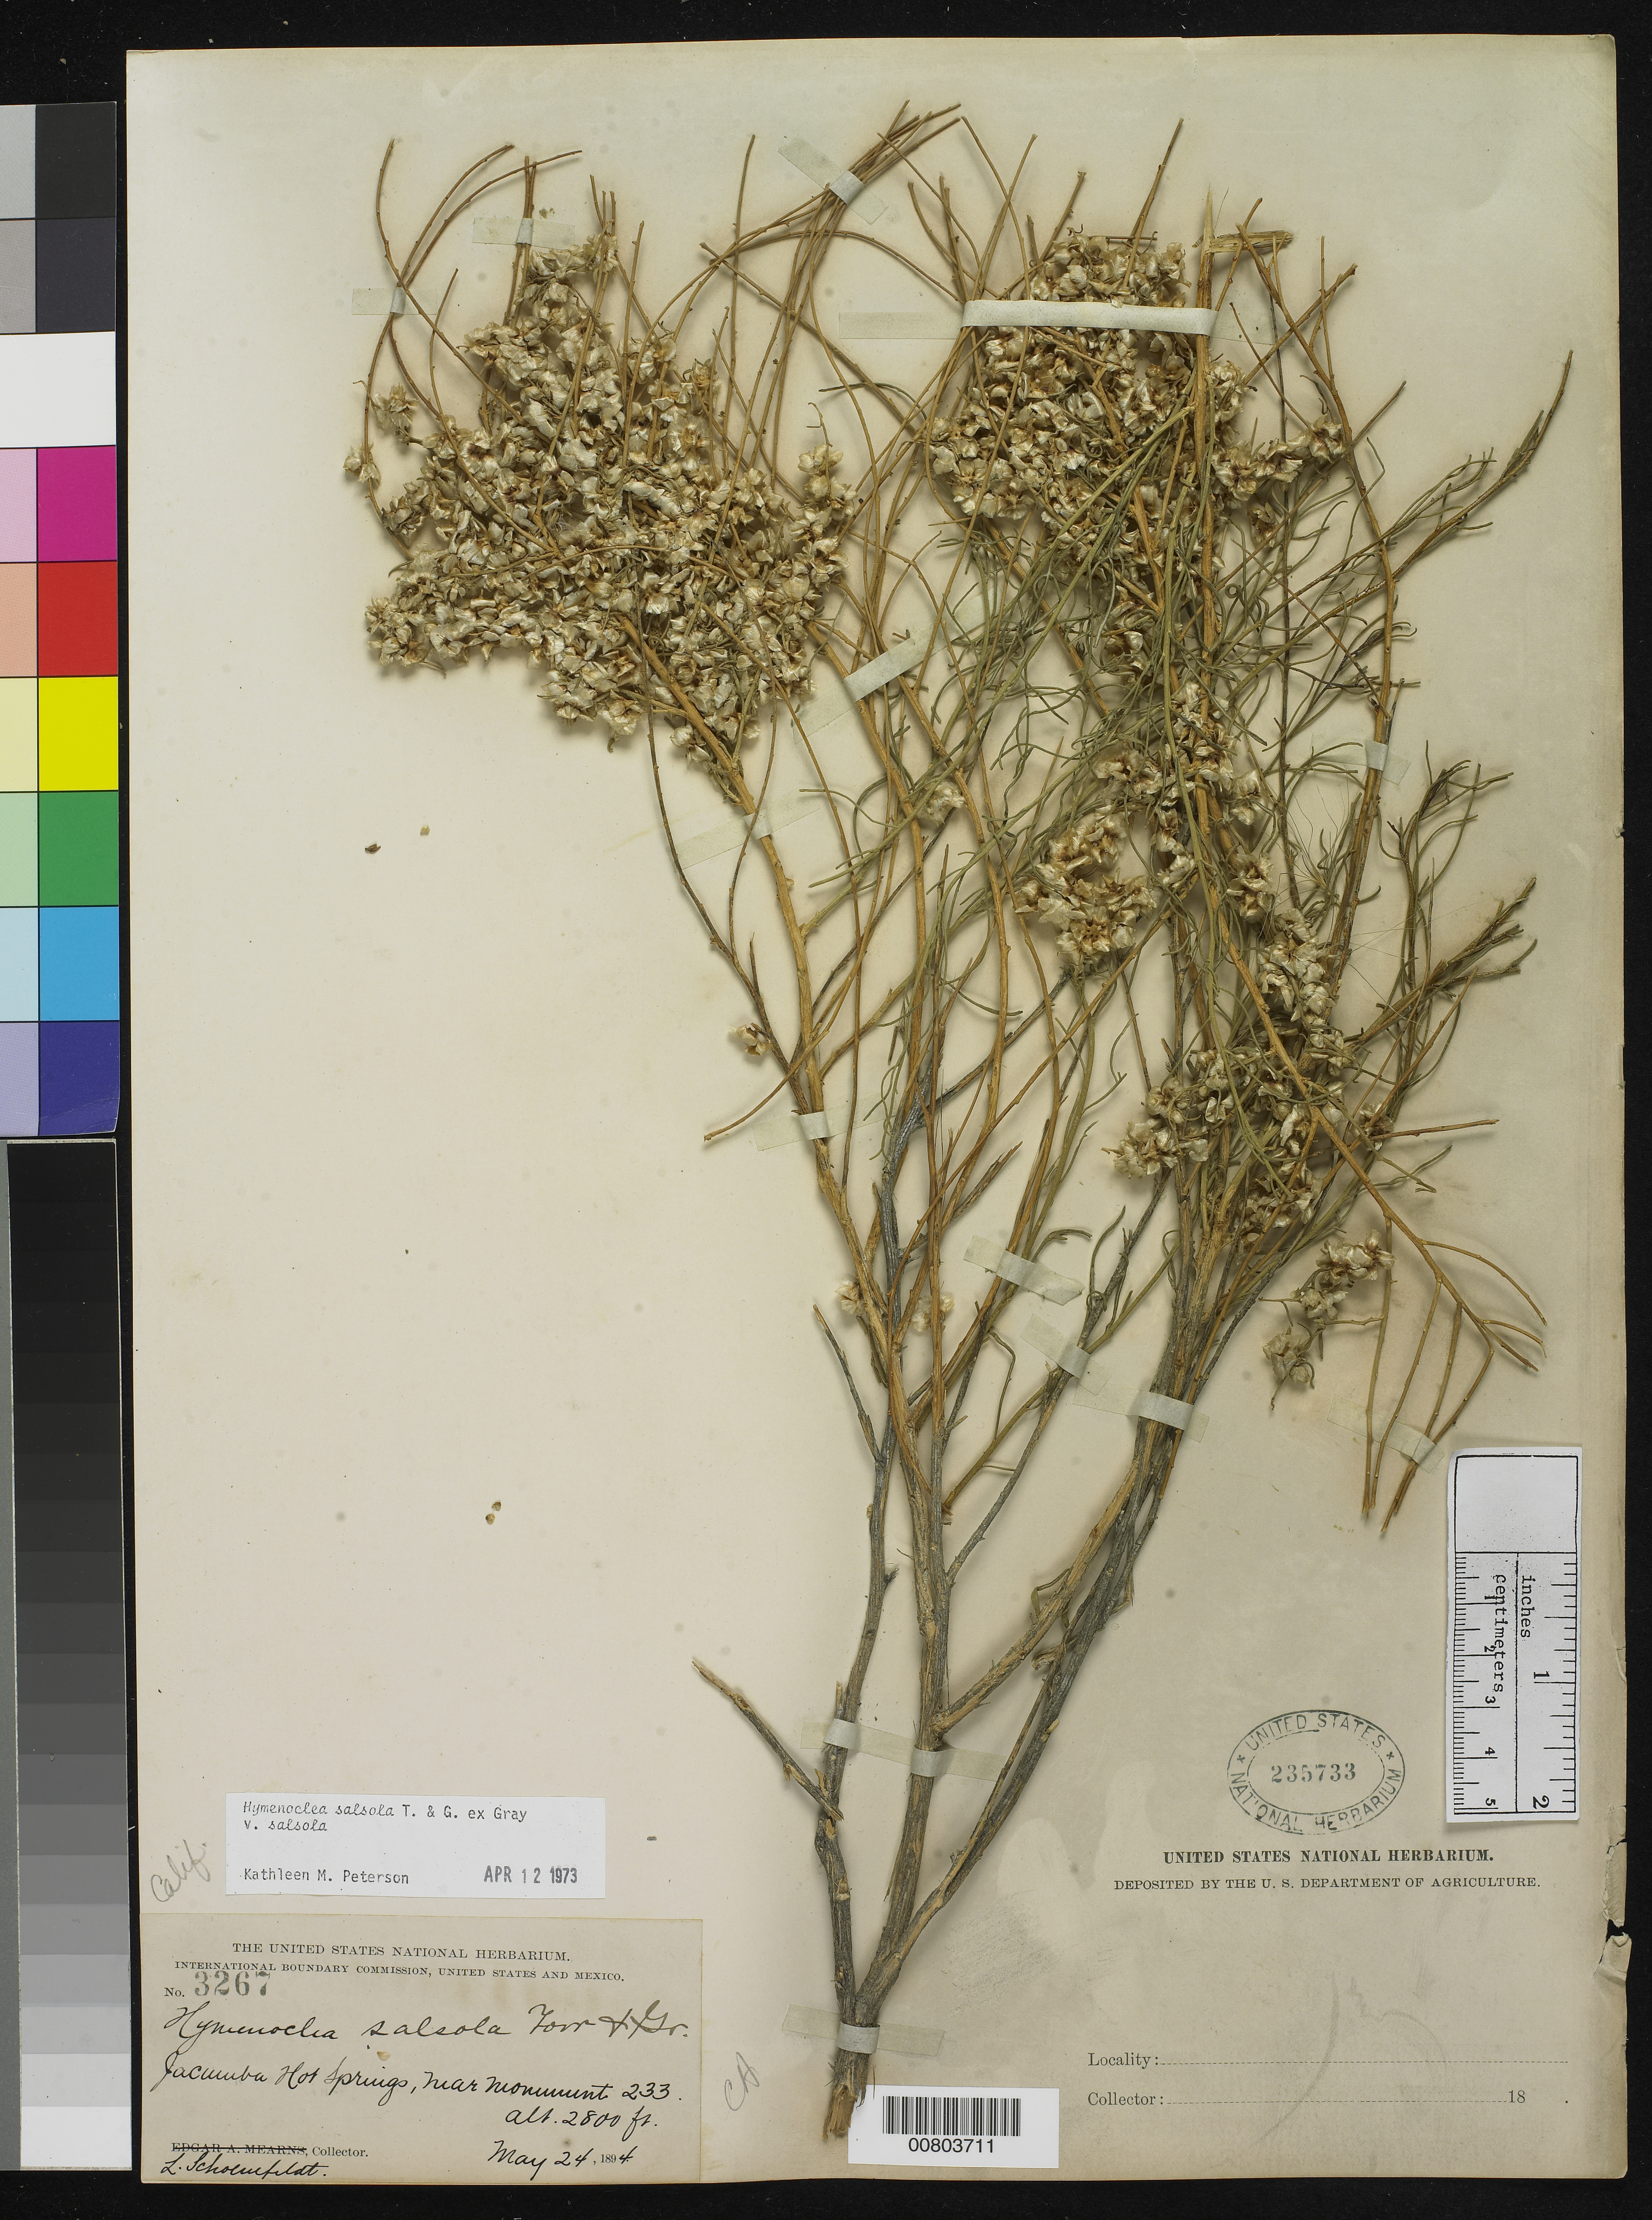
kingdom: Plantae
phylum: Tracheophyta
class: Magnoliopsida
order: Asterales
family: Asteraceae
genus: Hymenoclea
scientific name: Hymenoclea salsola var. salsola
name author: Torr. & A. Gray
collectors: L. Schoenfeldt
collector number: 3267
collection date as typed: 24 May 1894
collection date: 1894-05-24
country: United States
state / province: California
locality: Jacumba Hot Springs, near monument 233.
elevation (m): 853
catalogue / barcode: US 235733